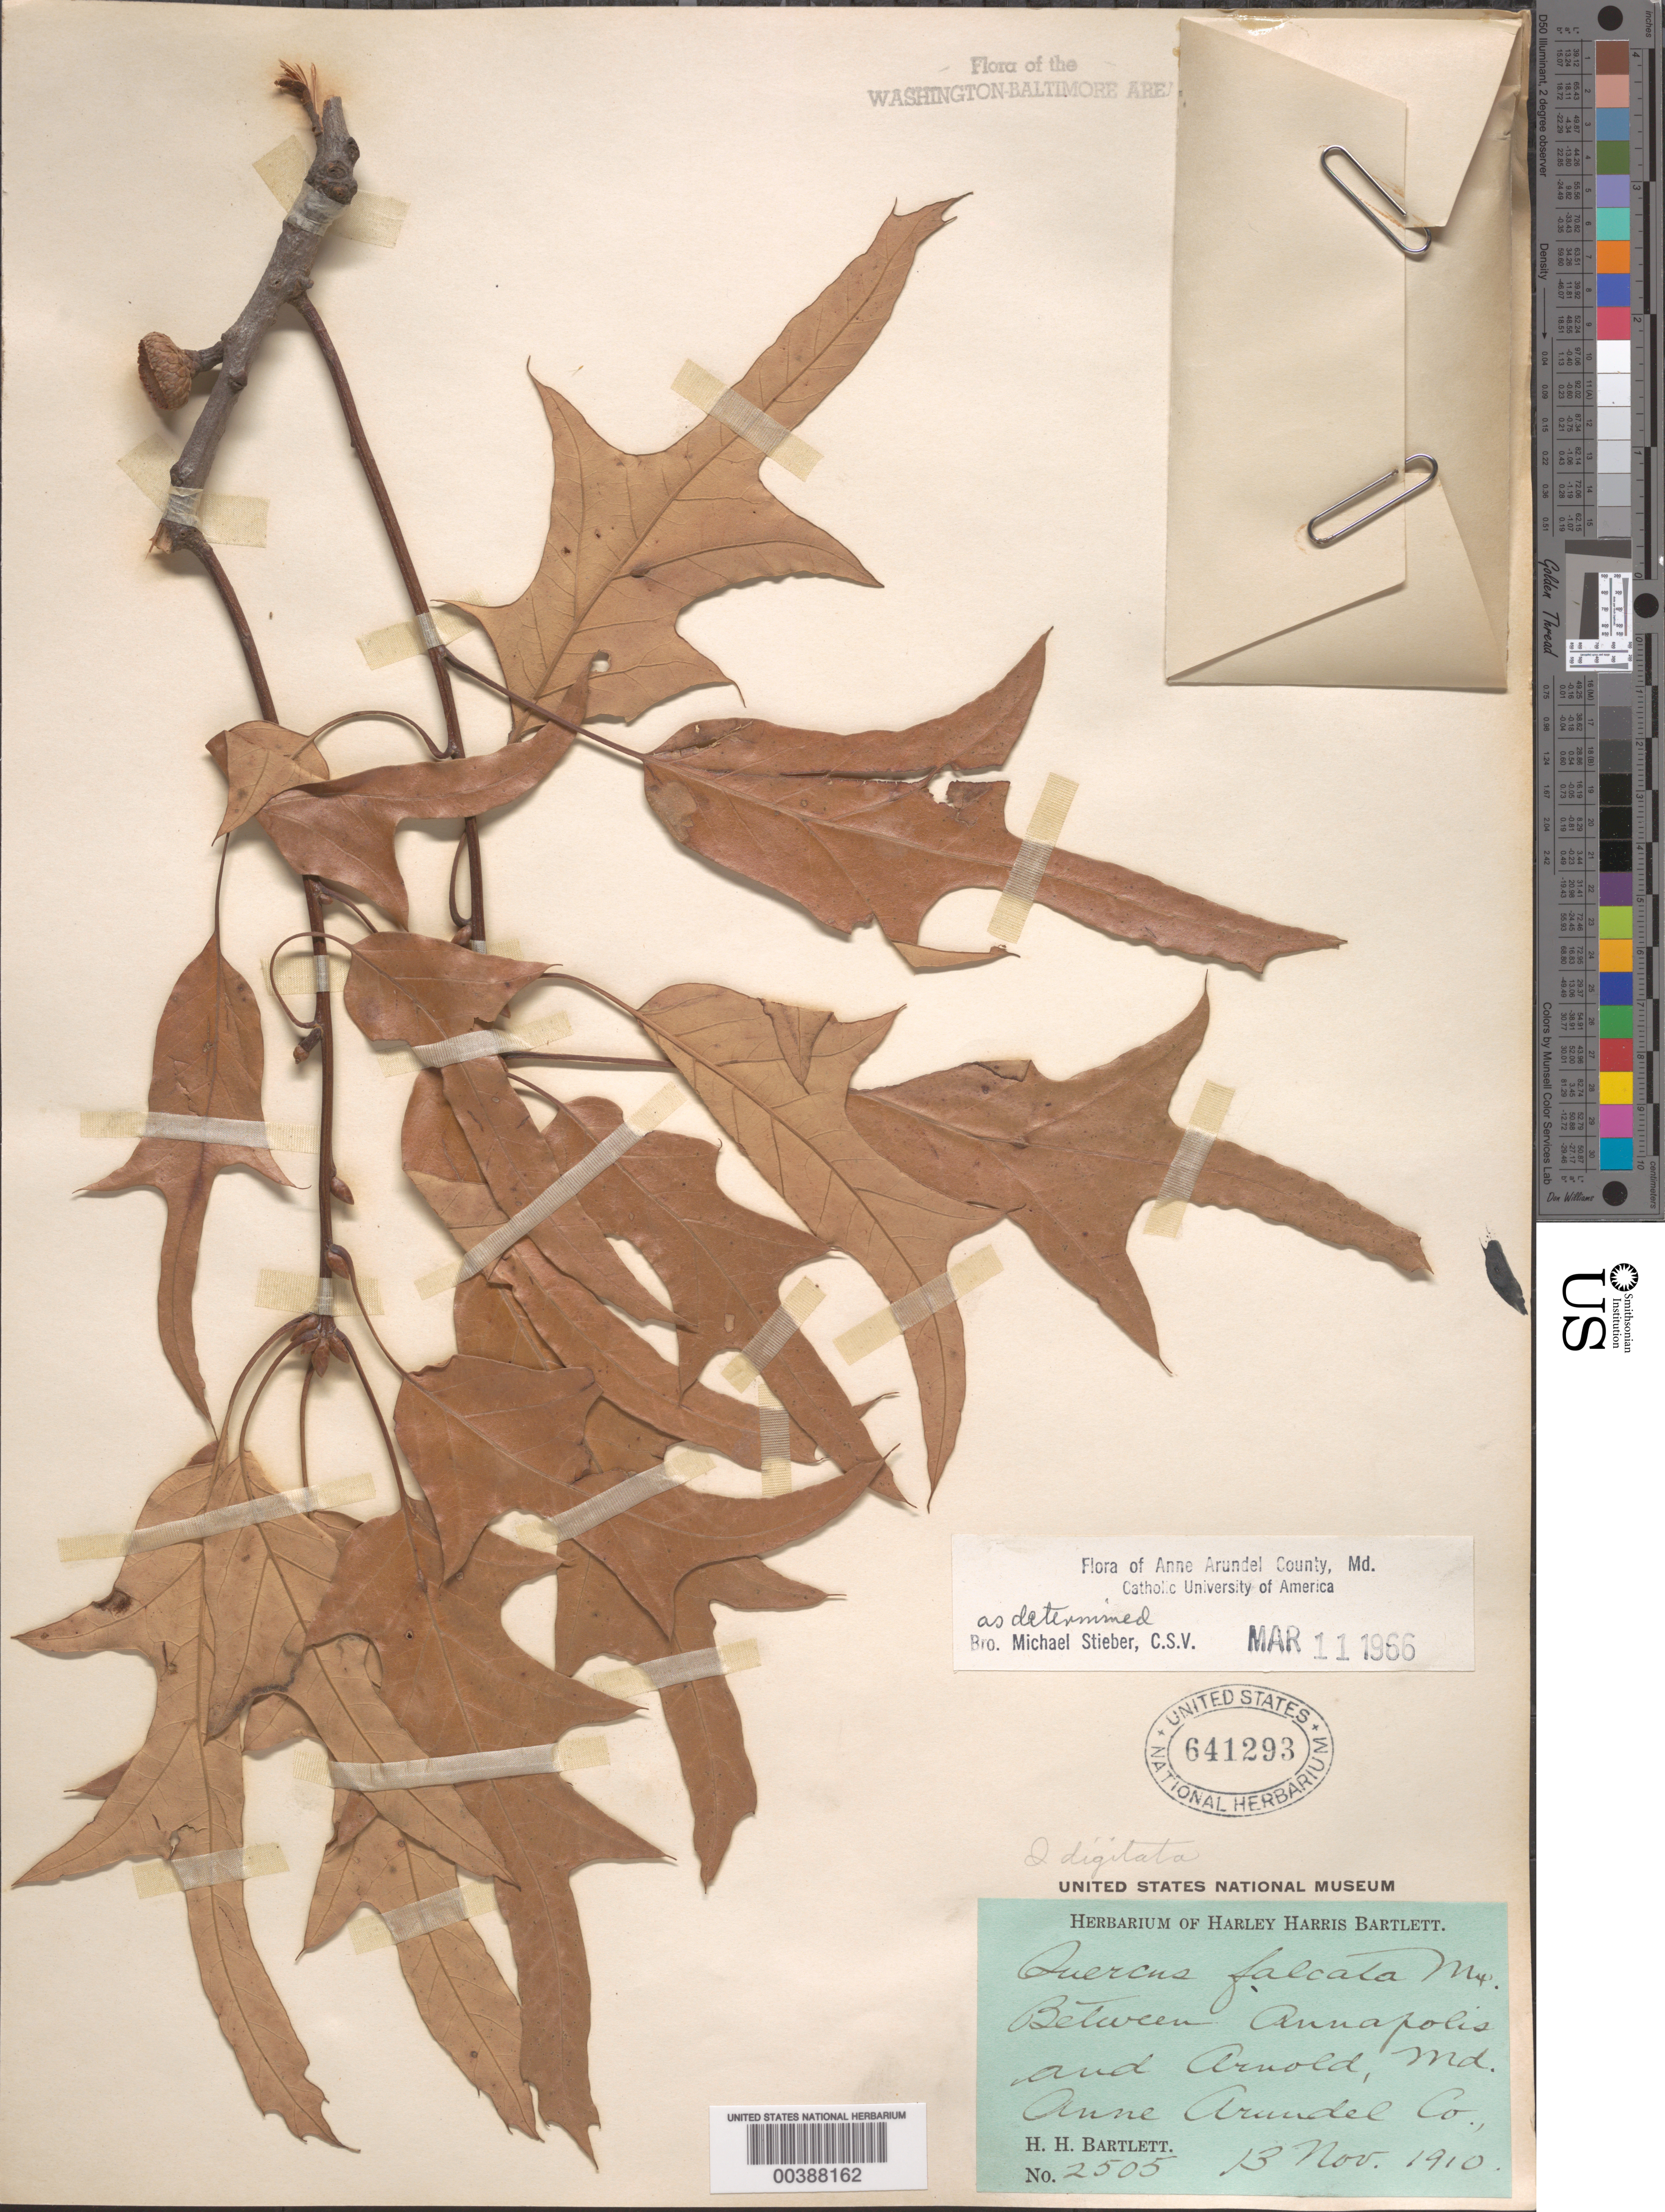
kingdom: Plantae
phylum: Tracheophyta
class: Magnoliopsida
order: Fagales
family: Fagaceae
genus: Quercus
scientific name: Quercus falcata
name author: Michx.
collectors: H. H. Bartlett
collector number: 2505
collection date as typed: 13 Nov 1910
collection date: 1910-11-13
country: United States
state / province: Maryland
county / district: Anne Arundel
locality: Between Annapolis and Arnold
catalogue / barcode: US 641293